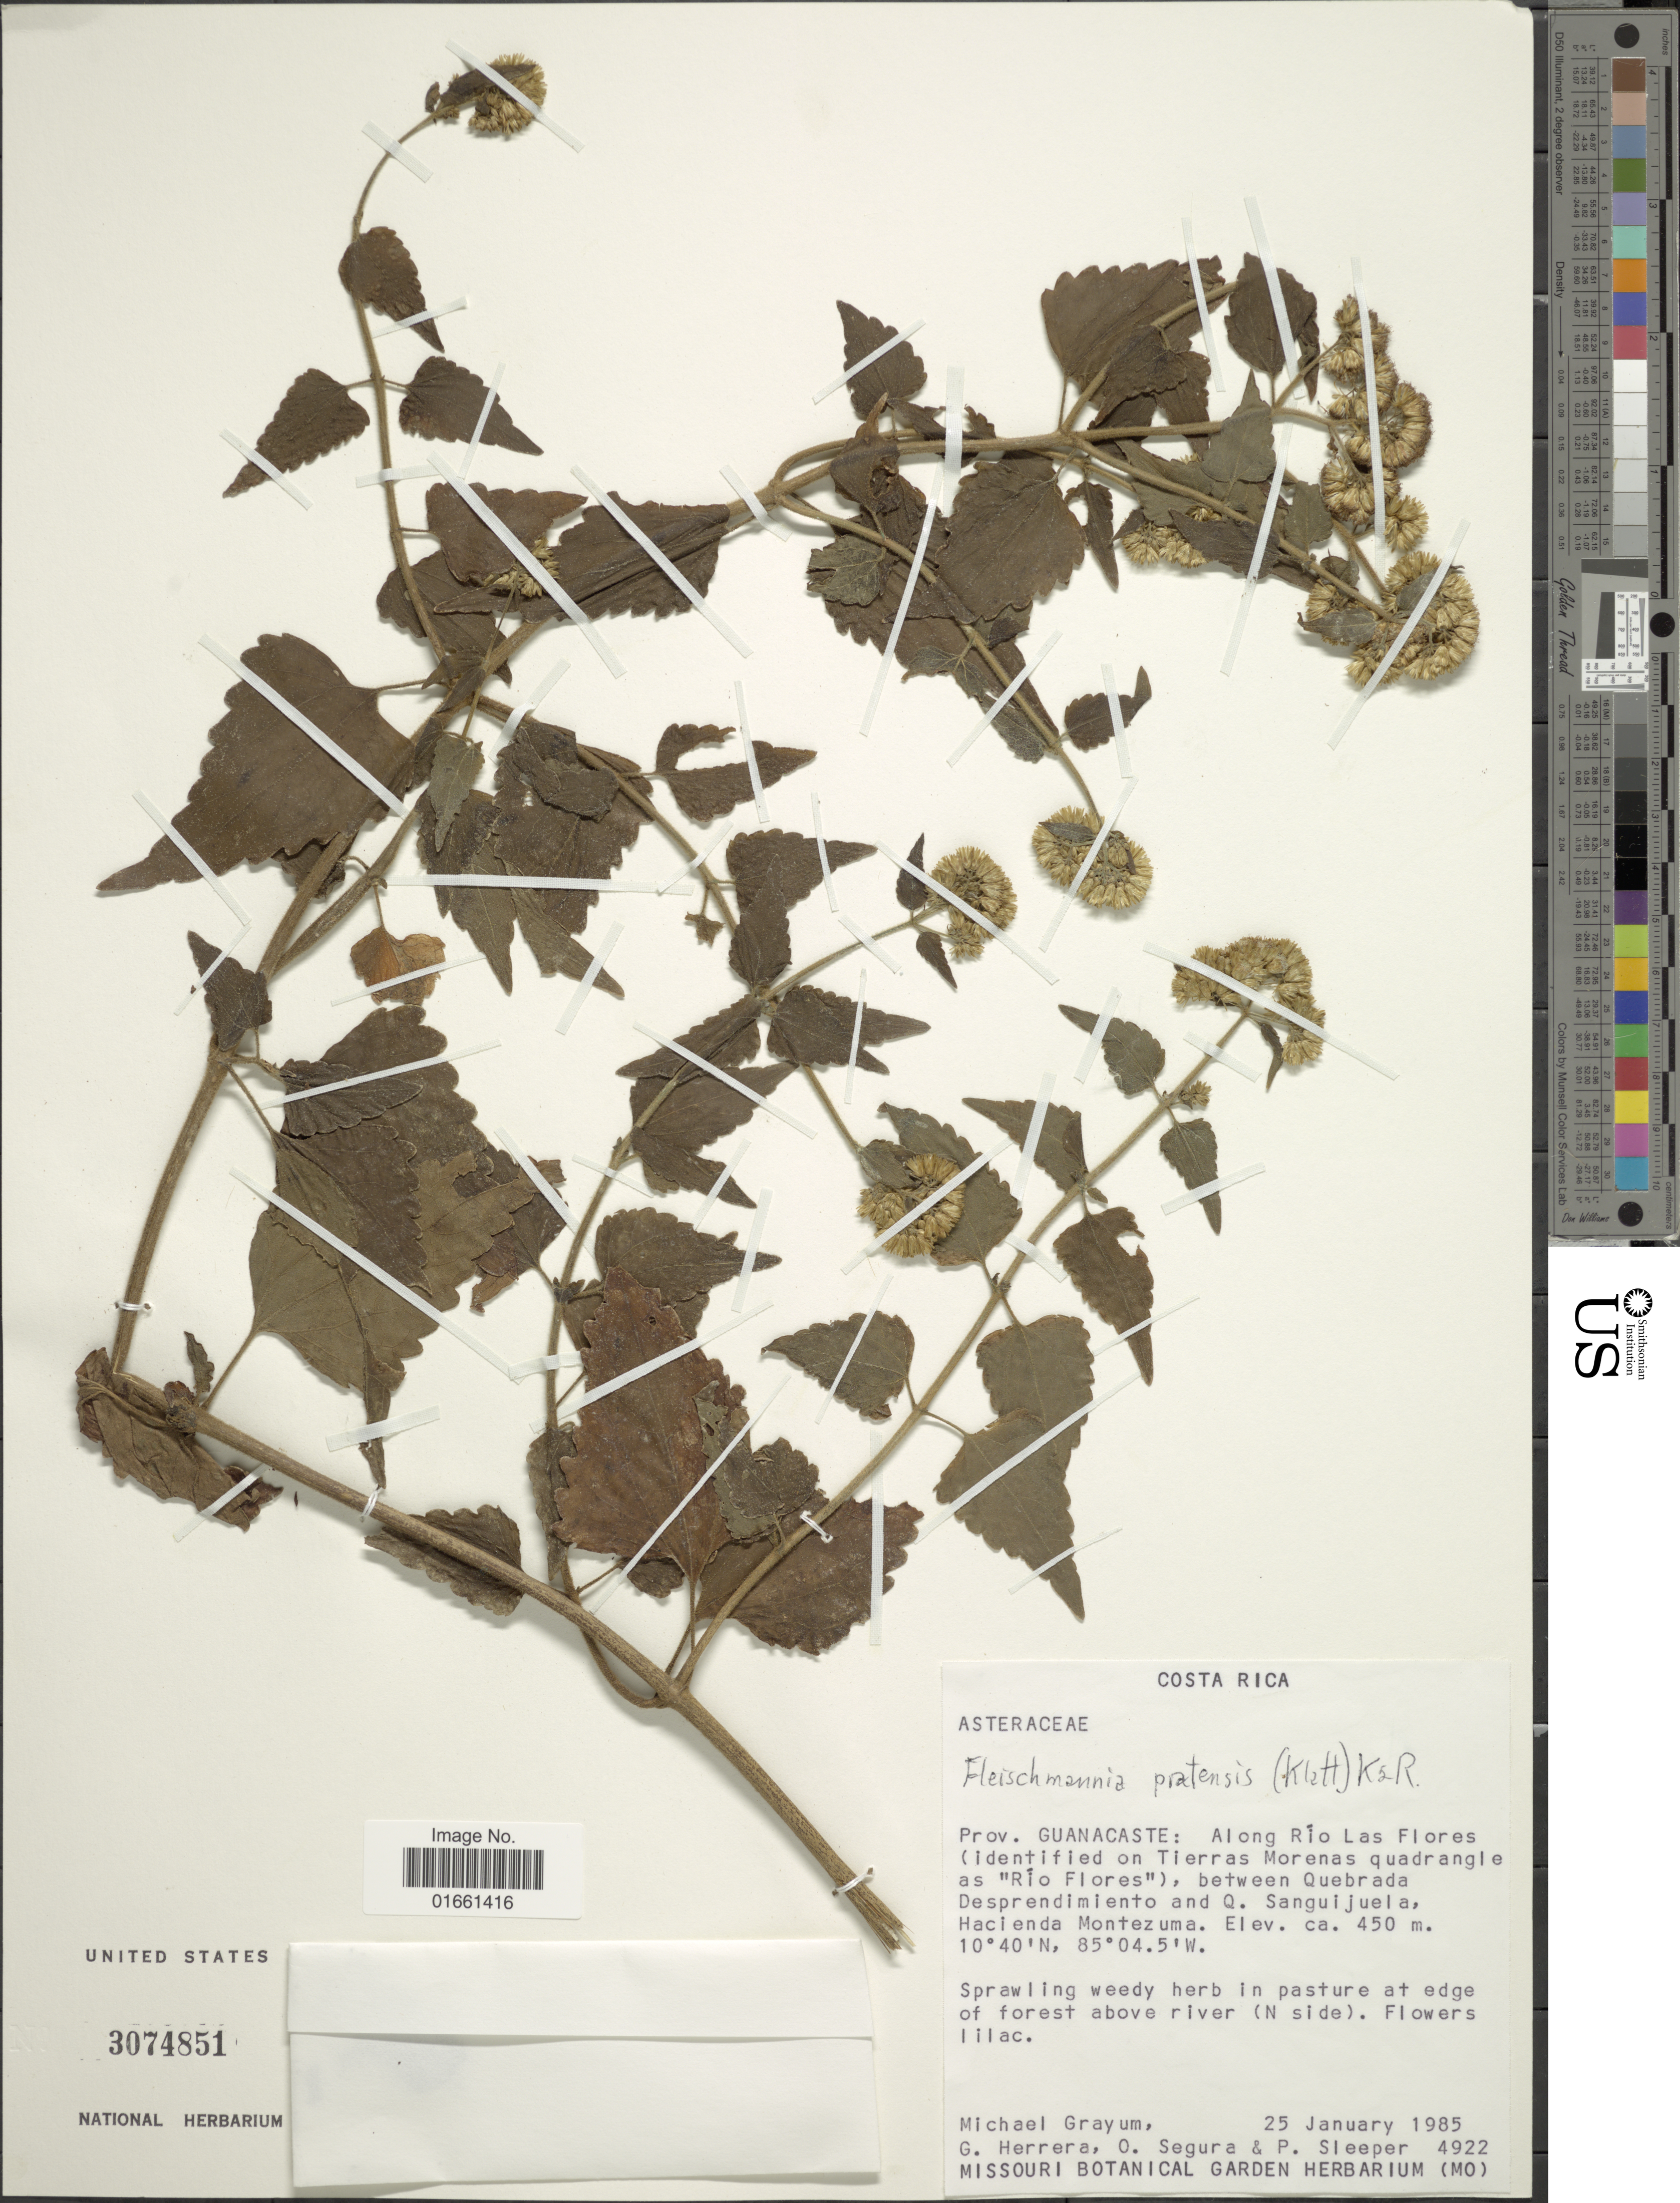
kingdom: Plantae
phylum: Tracheophyta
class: Magnoliopsida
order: Asterales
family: Asteraceae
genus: Fleischmannia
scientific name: Fleischmannia croatii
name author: R.M. King & H. Rob.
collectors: M. H. Grayum, G. Herrera, O. Segura & P. Sleeper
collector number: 4922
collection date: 1985-01-25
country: Costa Rica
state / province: Guanacaste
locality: Along Rio Las Flores ( identified on Tierras Morenas quadrangle as "Rio Flores") , between Quebrada Desprendimieto and Q Sanguijuela, Hacienda Montezuma.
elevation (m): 137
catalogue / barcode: US 3074851